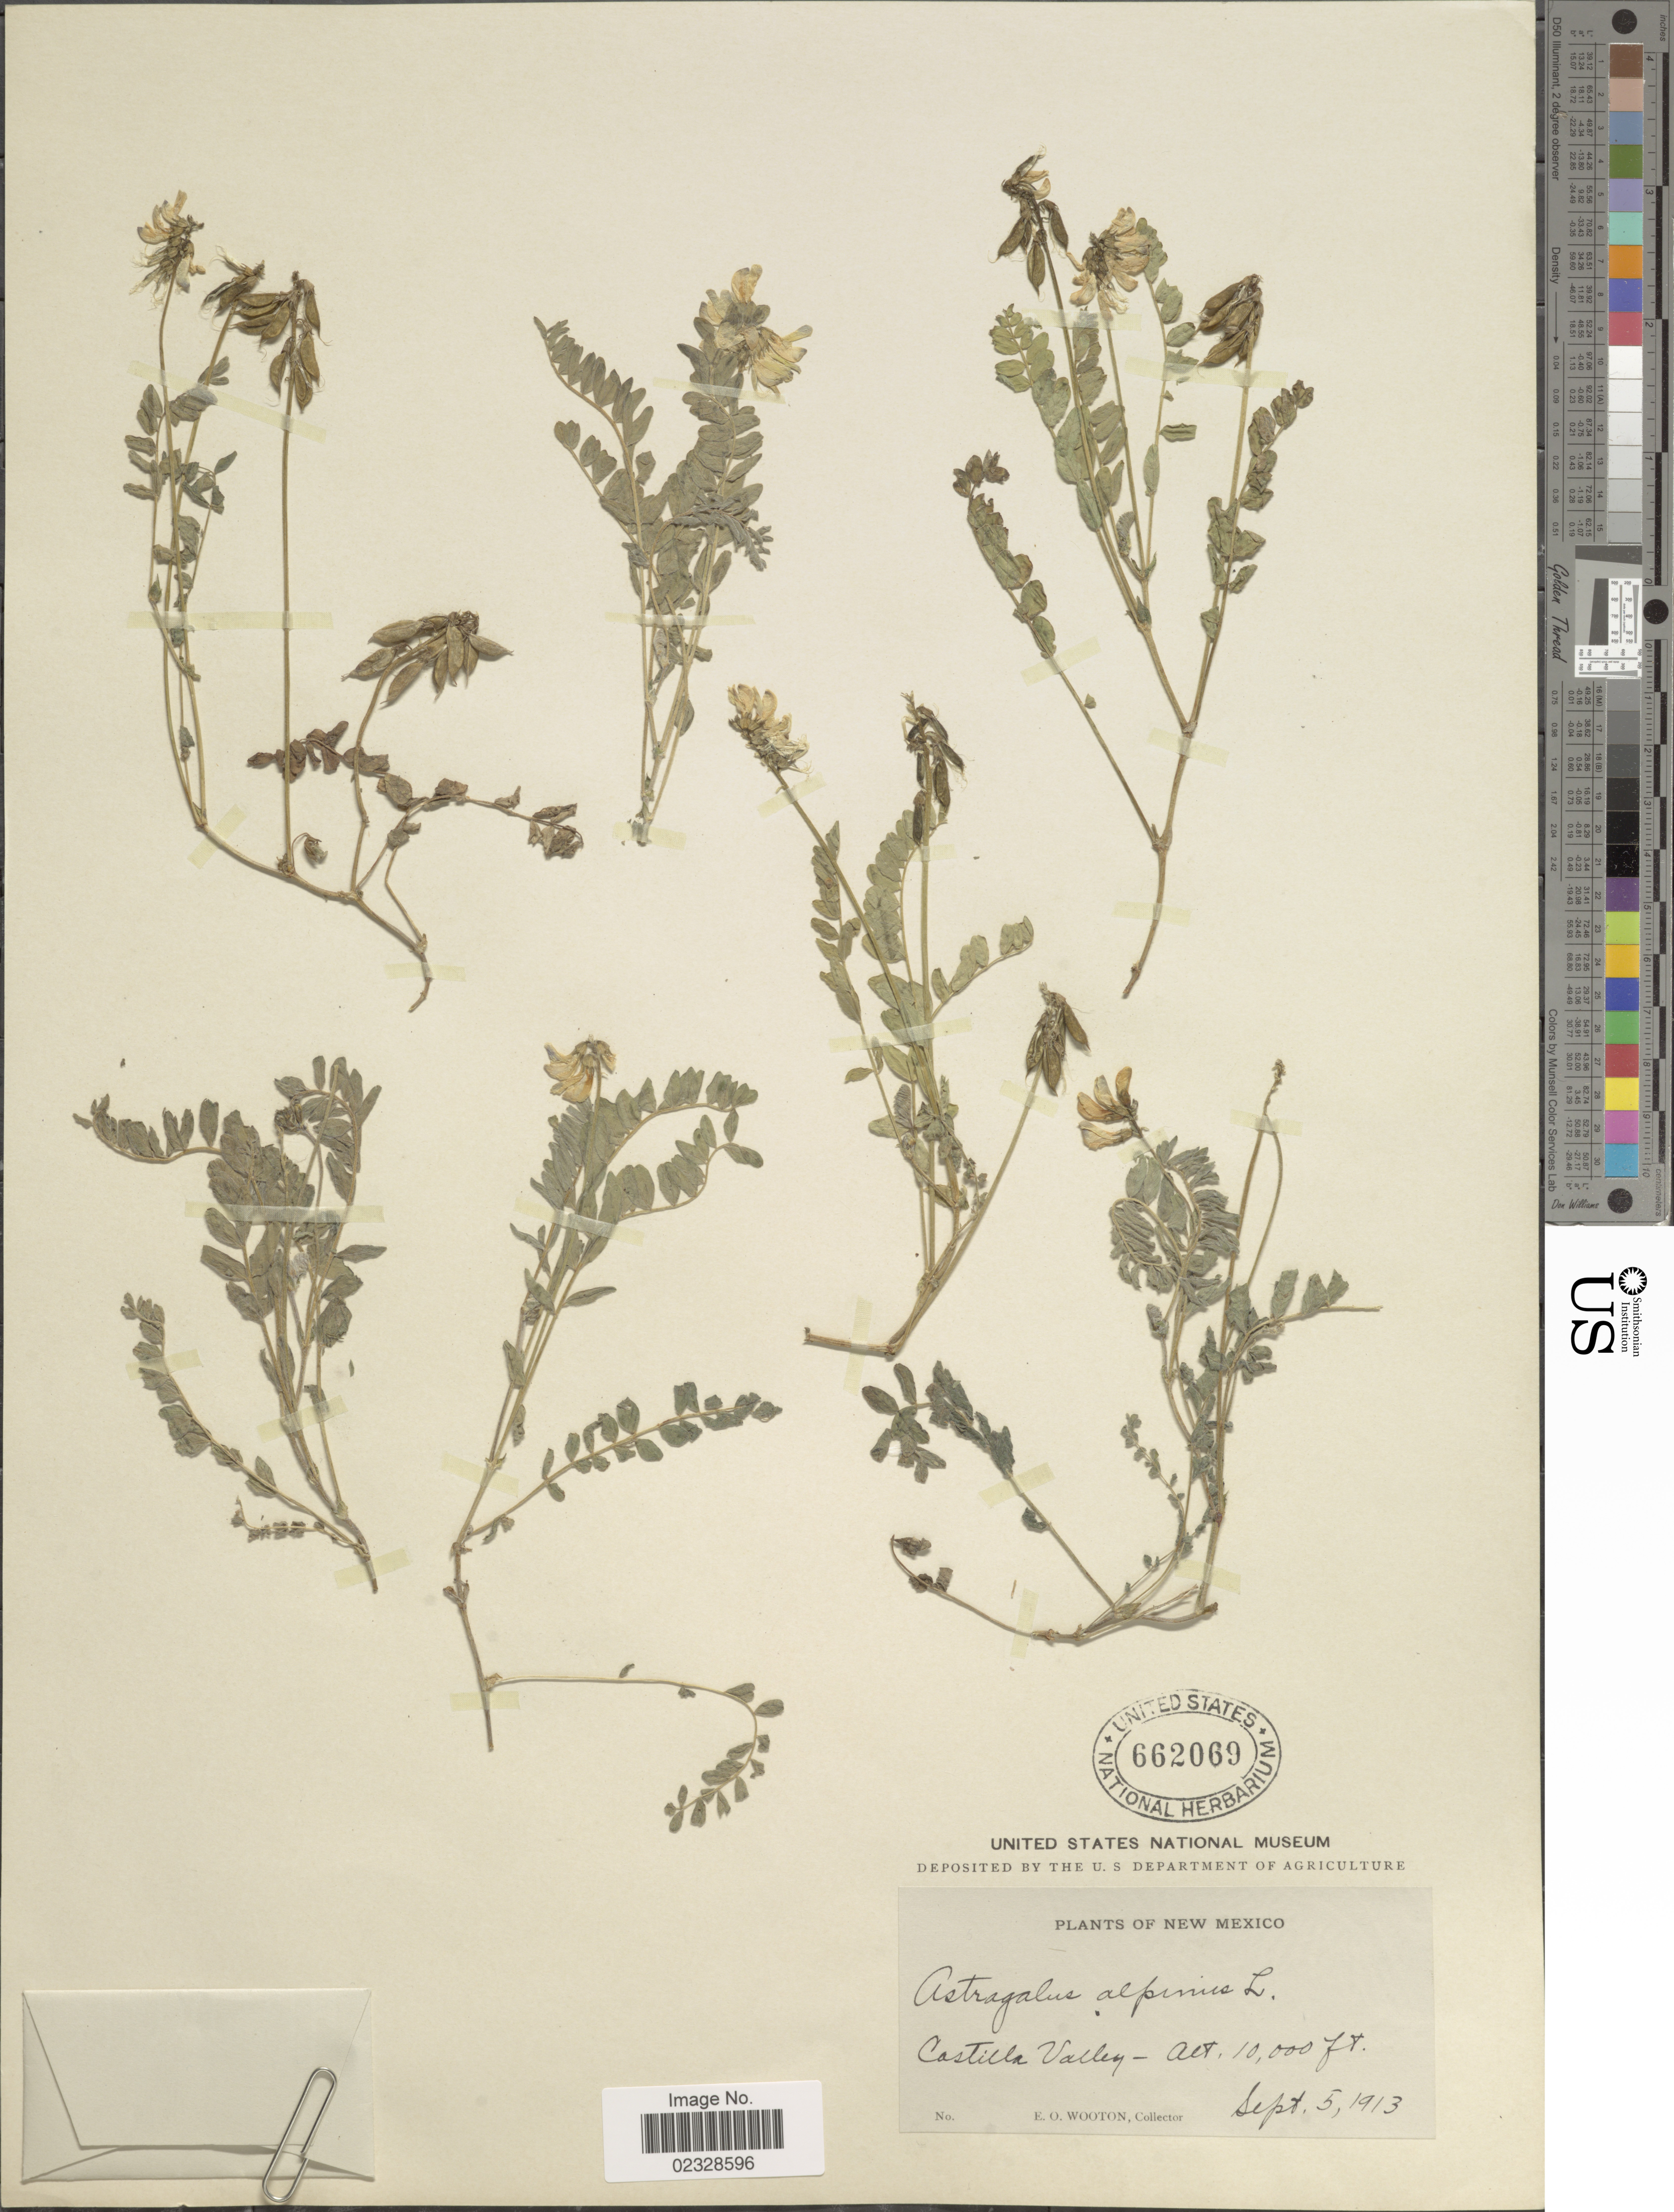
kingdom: Plantae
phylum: Tracheophyta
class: Magnoliopsida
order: Fabales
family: Fabaceae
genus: Astragalus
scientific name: Astragalus alpinus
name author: L.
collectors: E. O. Wooton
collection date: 1913-09-05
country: United States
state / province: New Mexico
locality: Castilla Valley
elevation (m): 3048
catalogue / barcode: US 662069